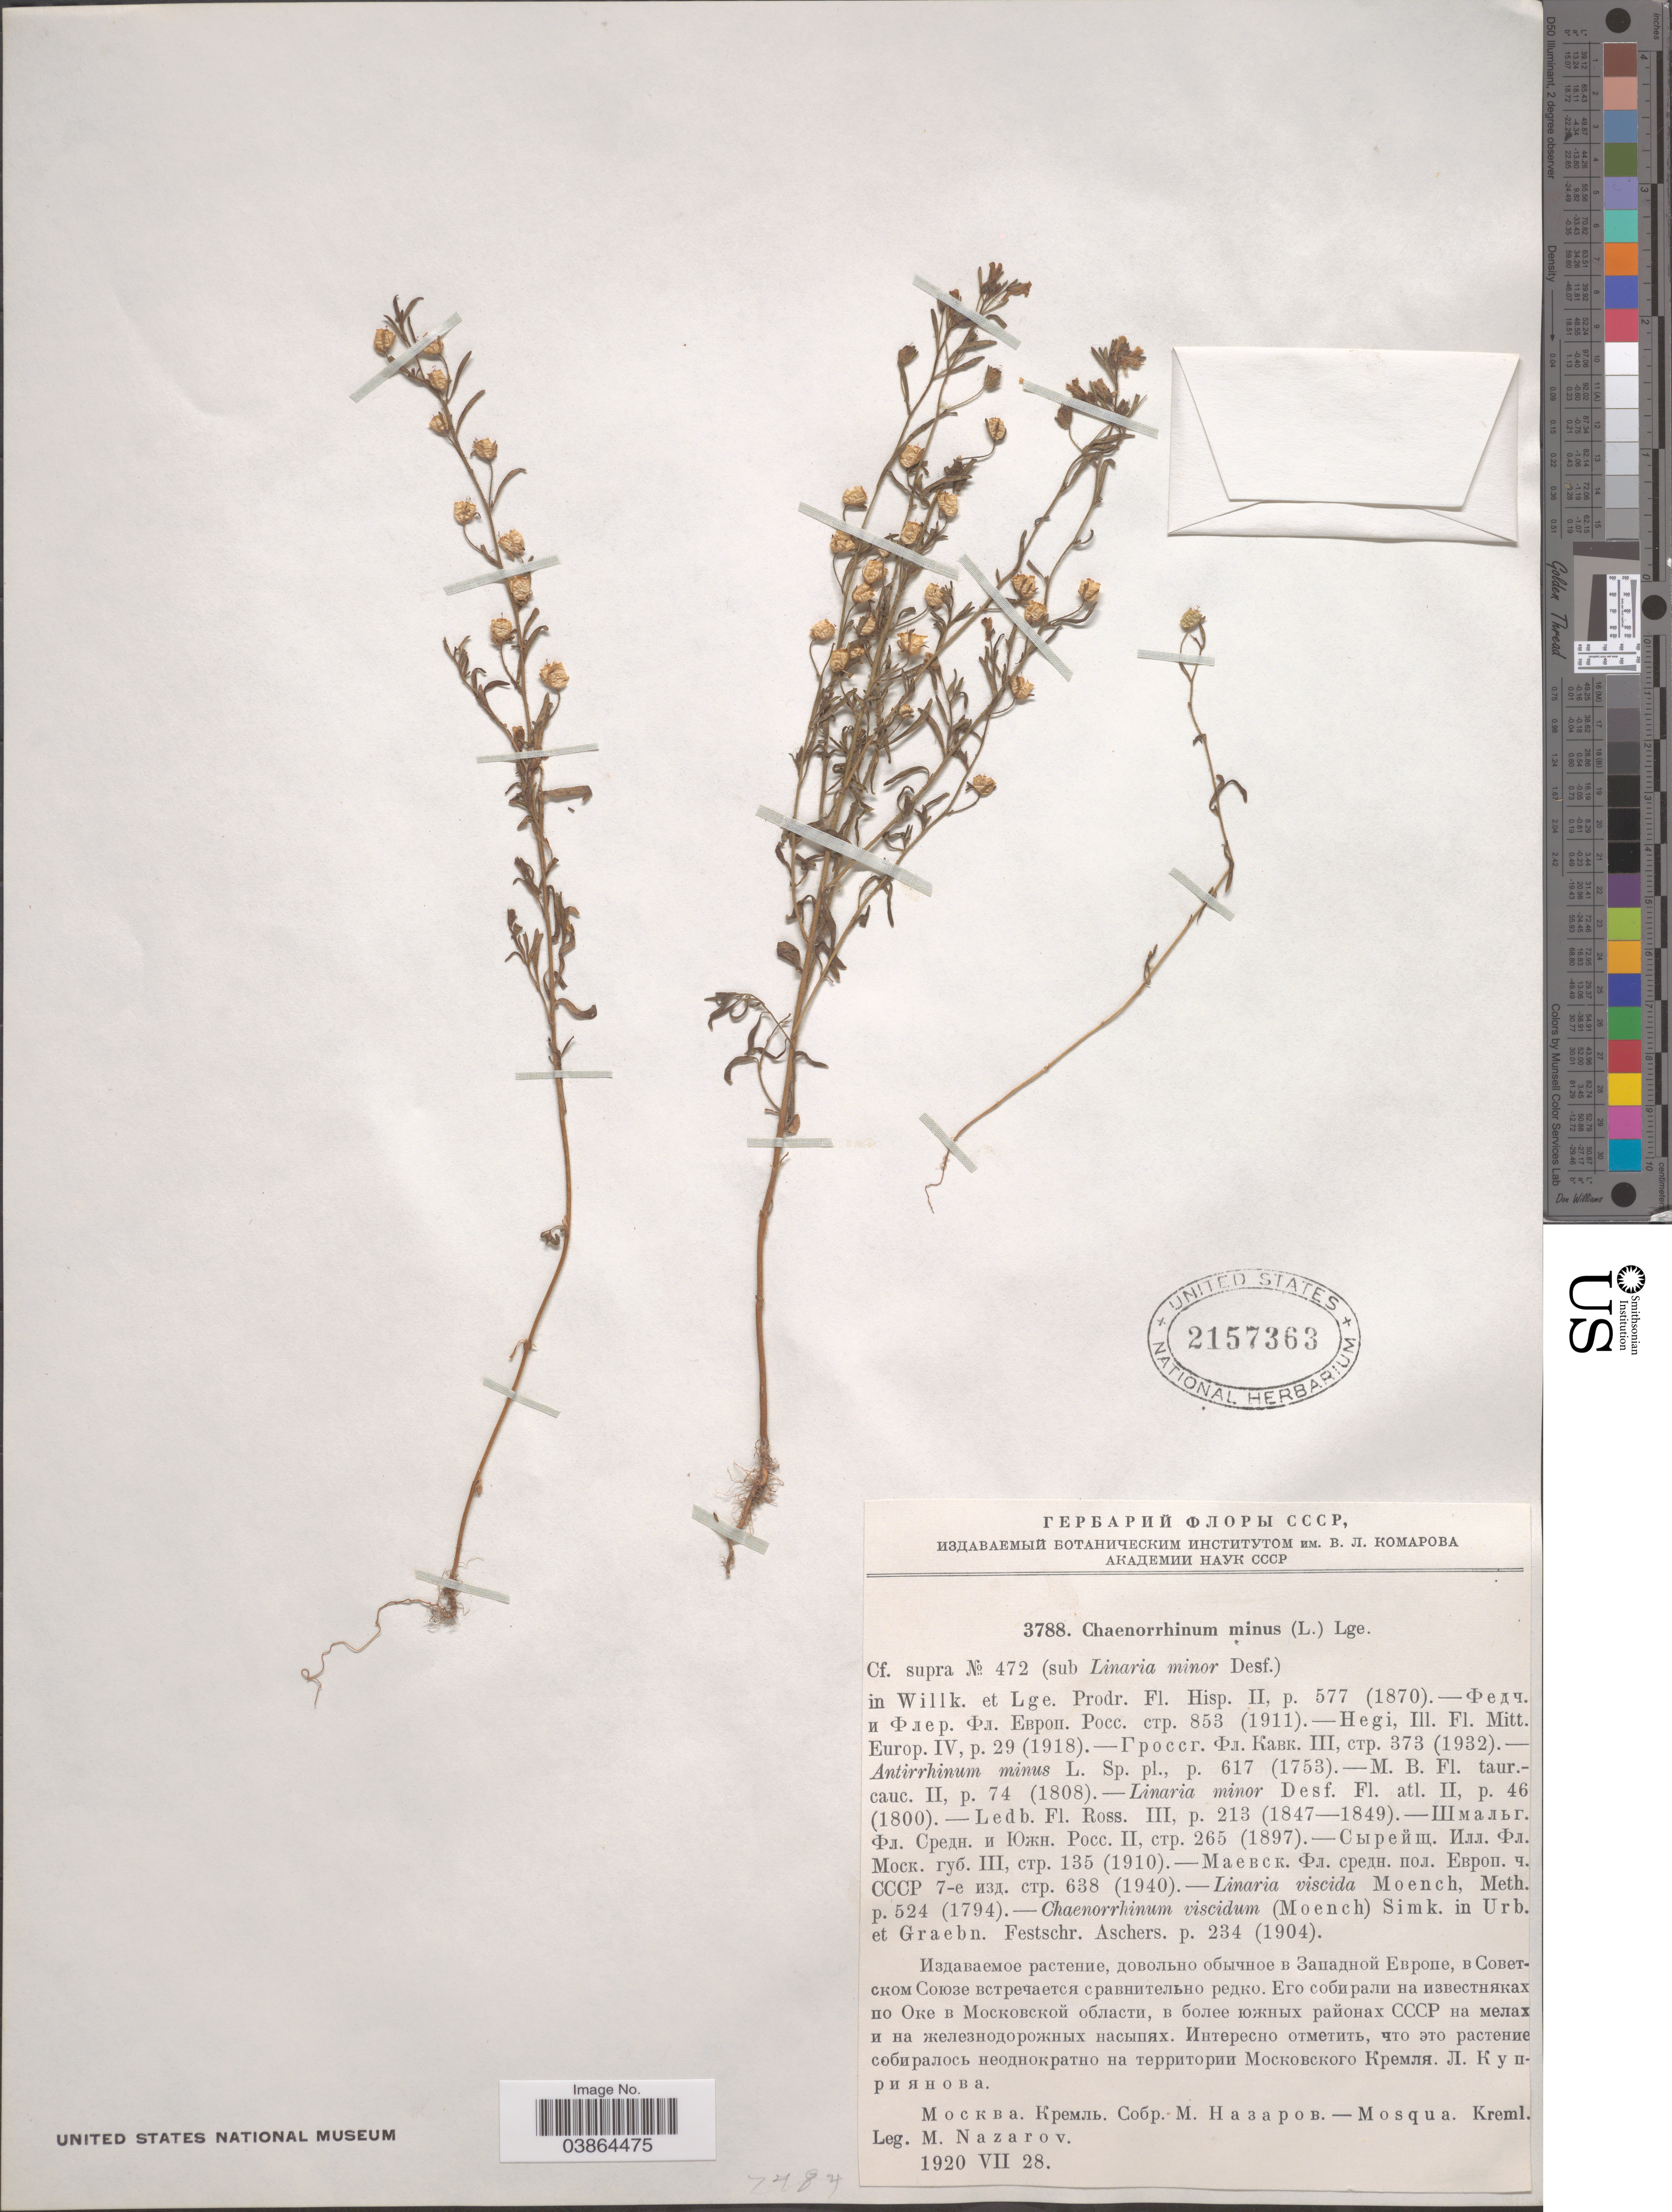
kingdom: Plantae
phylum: Tracheophyta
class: Magnoliopsida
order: Lamiales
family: Plantaginaceae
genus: Chaenorrhinum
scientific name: Chaenorrhinum minor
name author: (L.) Lange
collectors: M. Nazarov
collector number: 3788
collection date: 1920-07-28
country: Russian Federation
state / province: Moscow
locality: Mosqua. Kreml.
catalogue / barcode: US 2157363